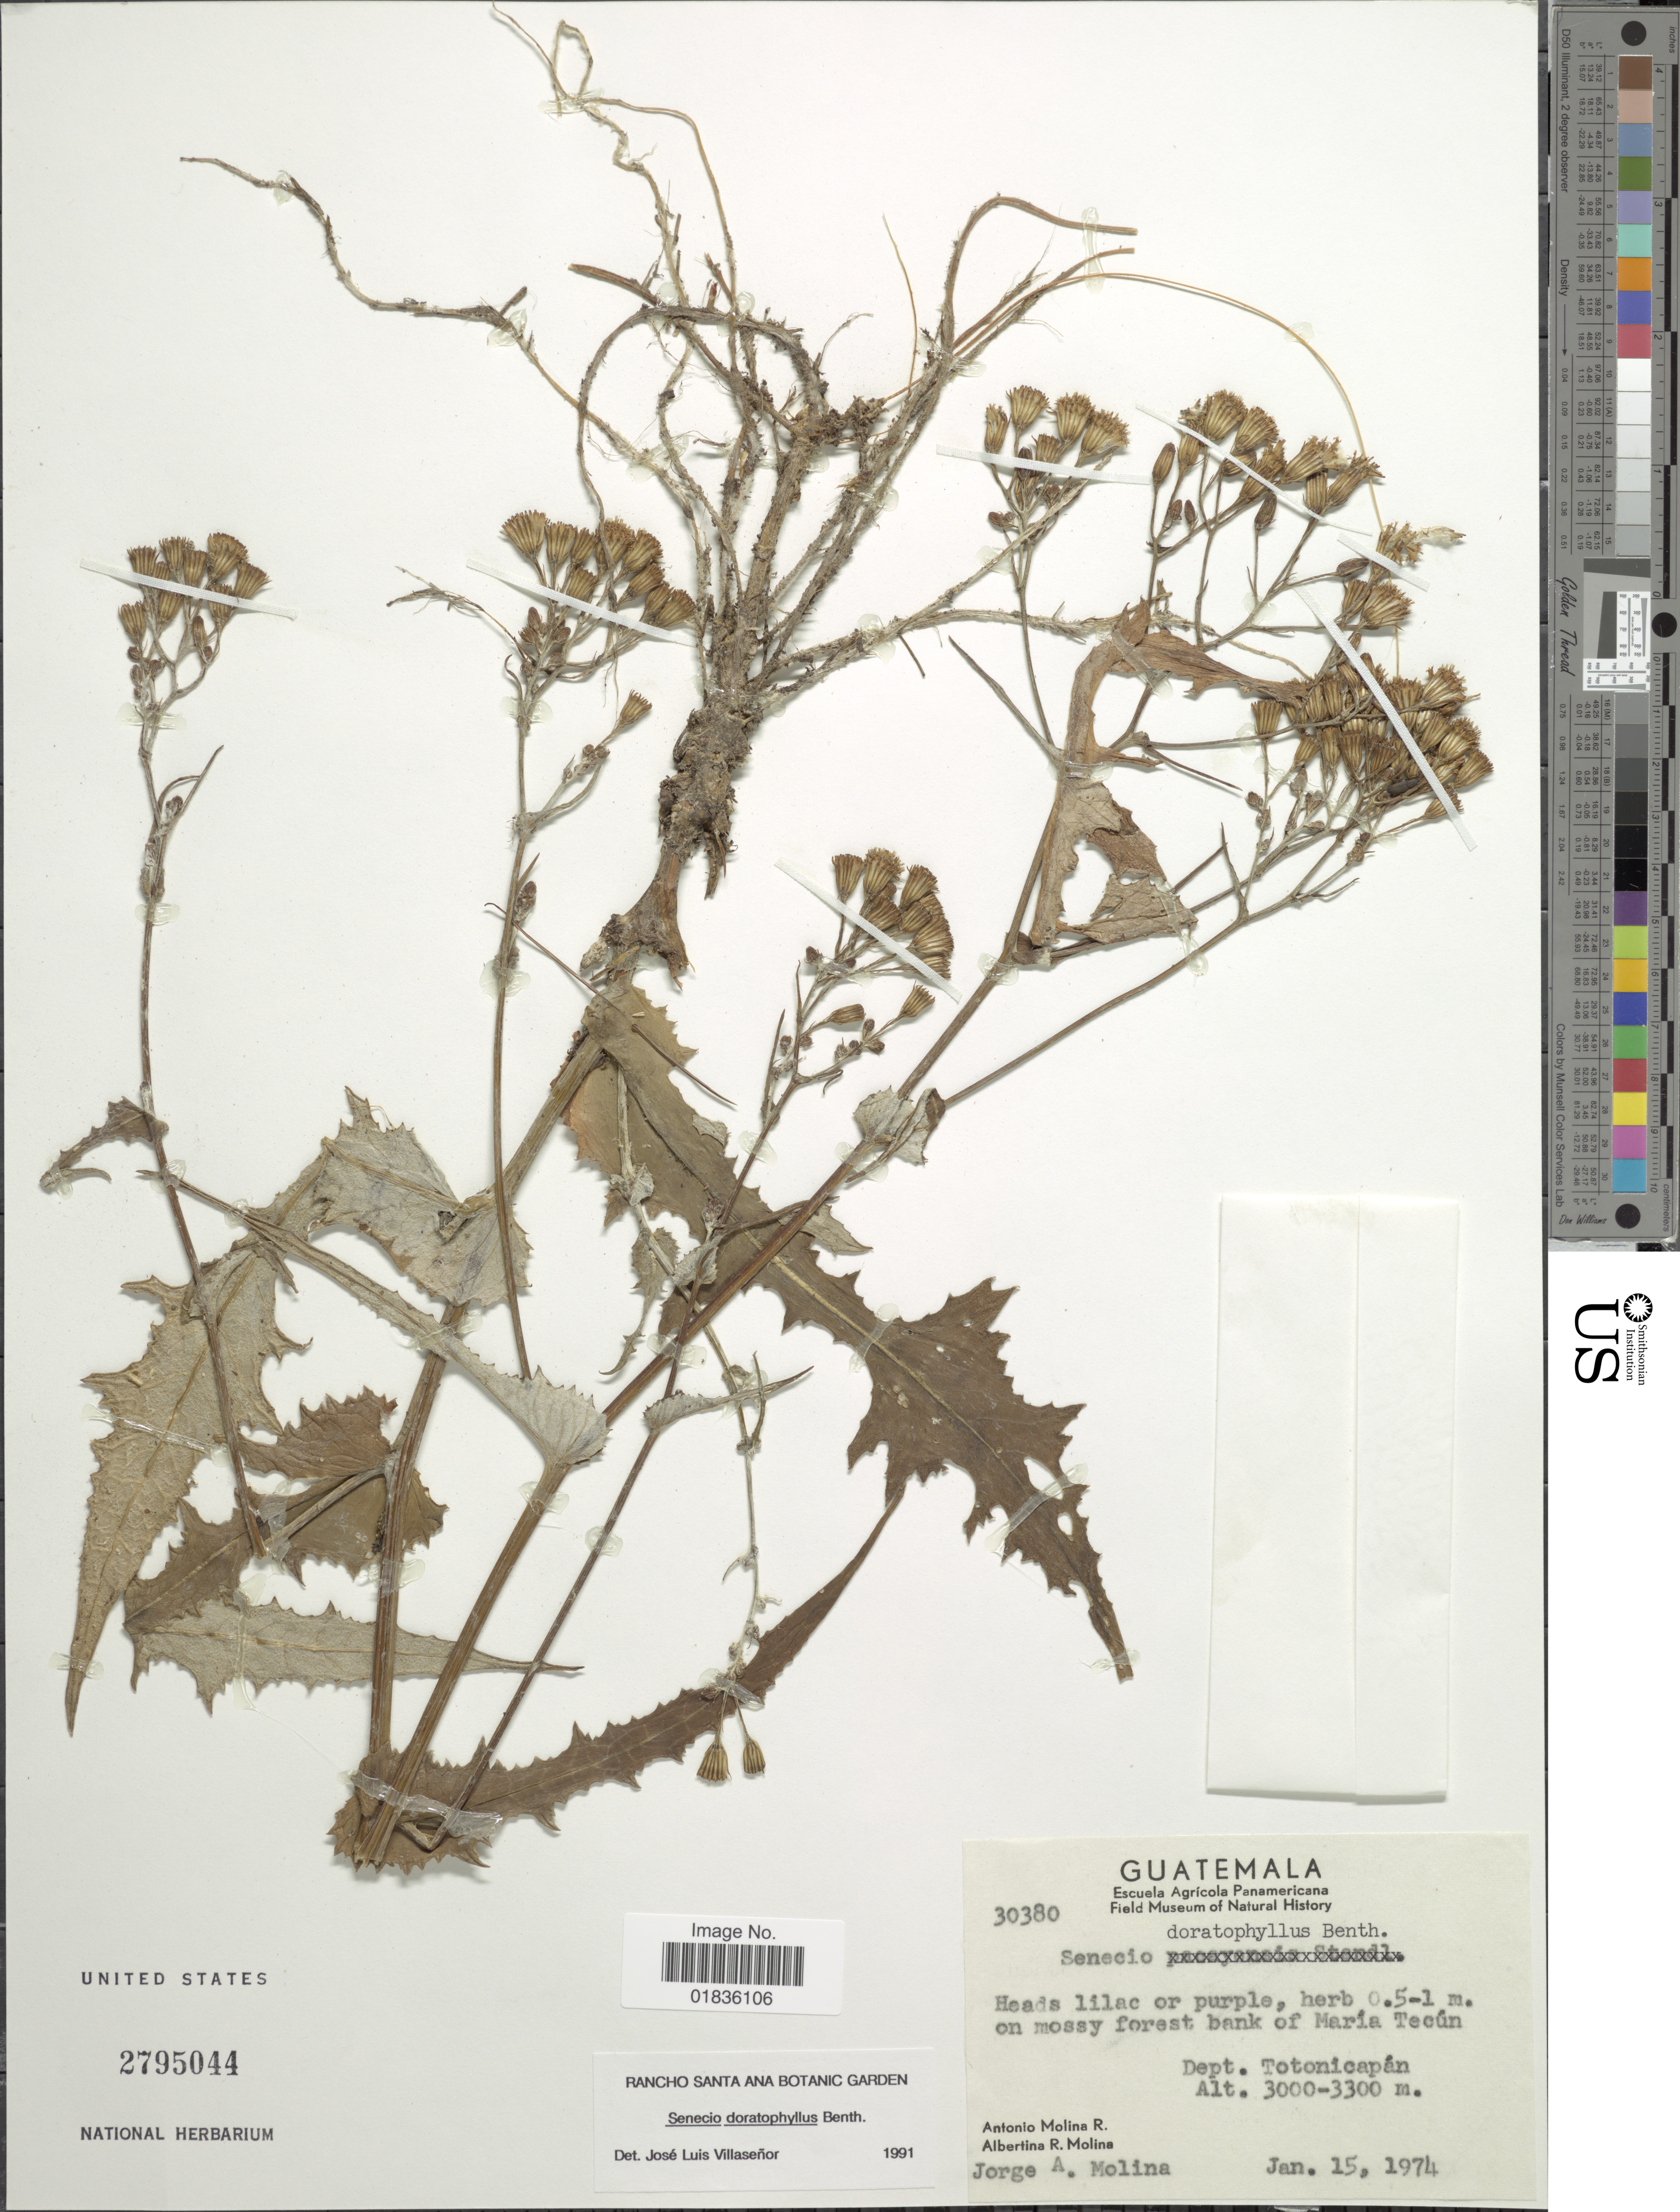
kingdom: Plantae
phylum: Tracheophyta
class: Magnoliopsida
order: Asterales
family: Asteraceae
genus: Senecio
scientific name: Senecio doratophyllus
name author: Benth.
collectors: A. Molina R., A. R. Molina & J. A. Molina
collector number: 30380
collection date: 1974-01-15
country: Guatemala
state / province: Totonicapan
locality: On mossy forest bank of Maria Tecun.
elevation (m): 3000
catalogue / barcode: US 2795044